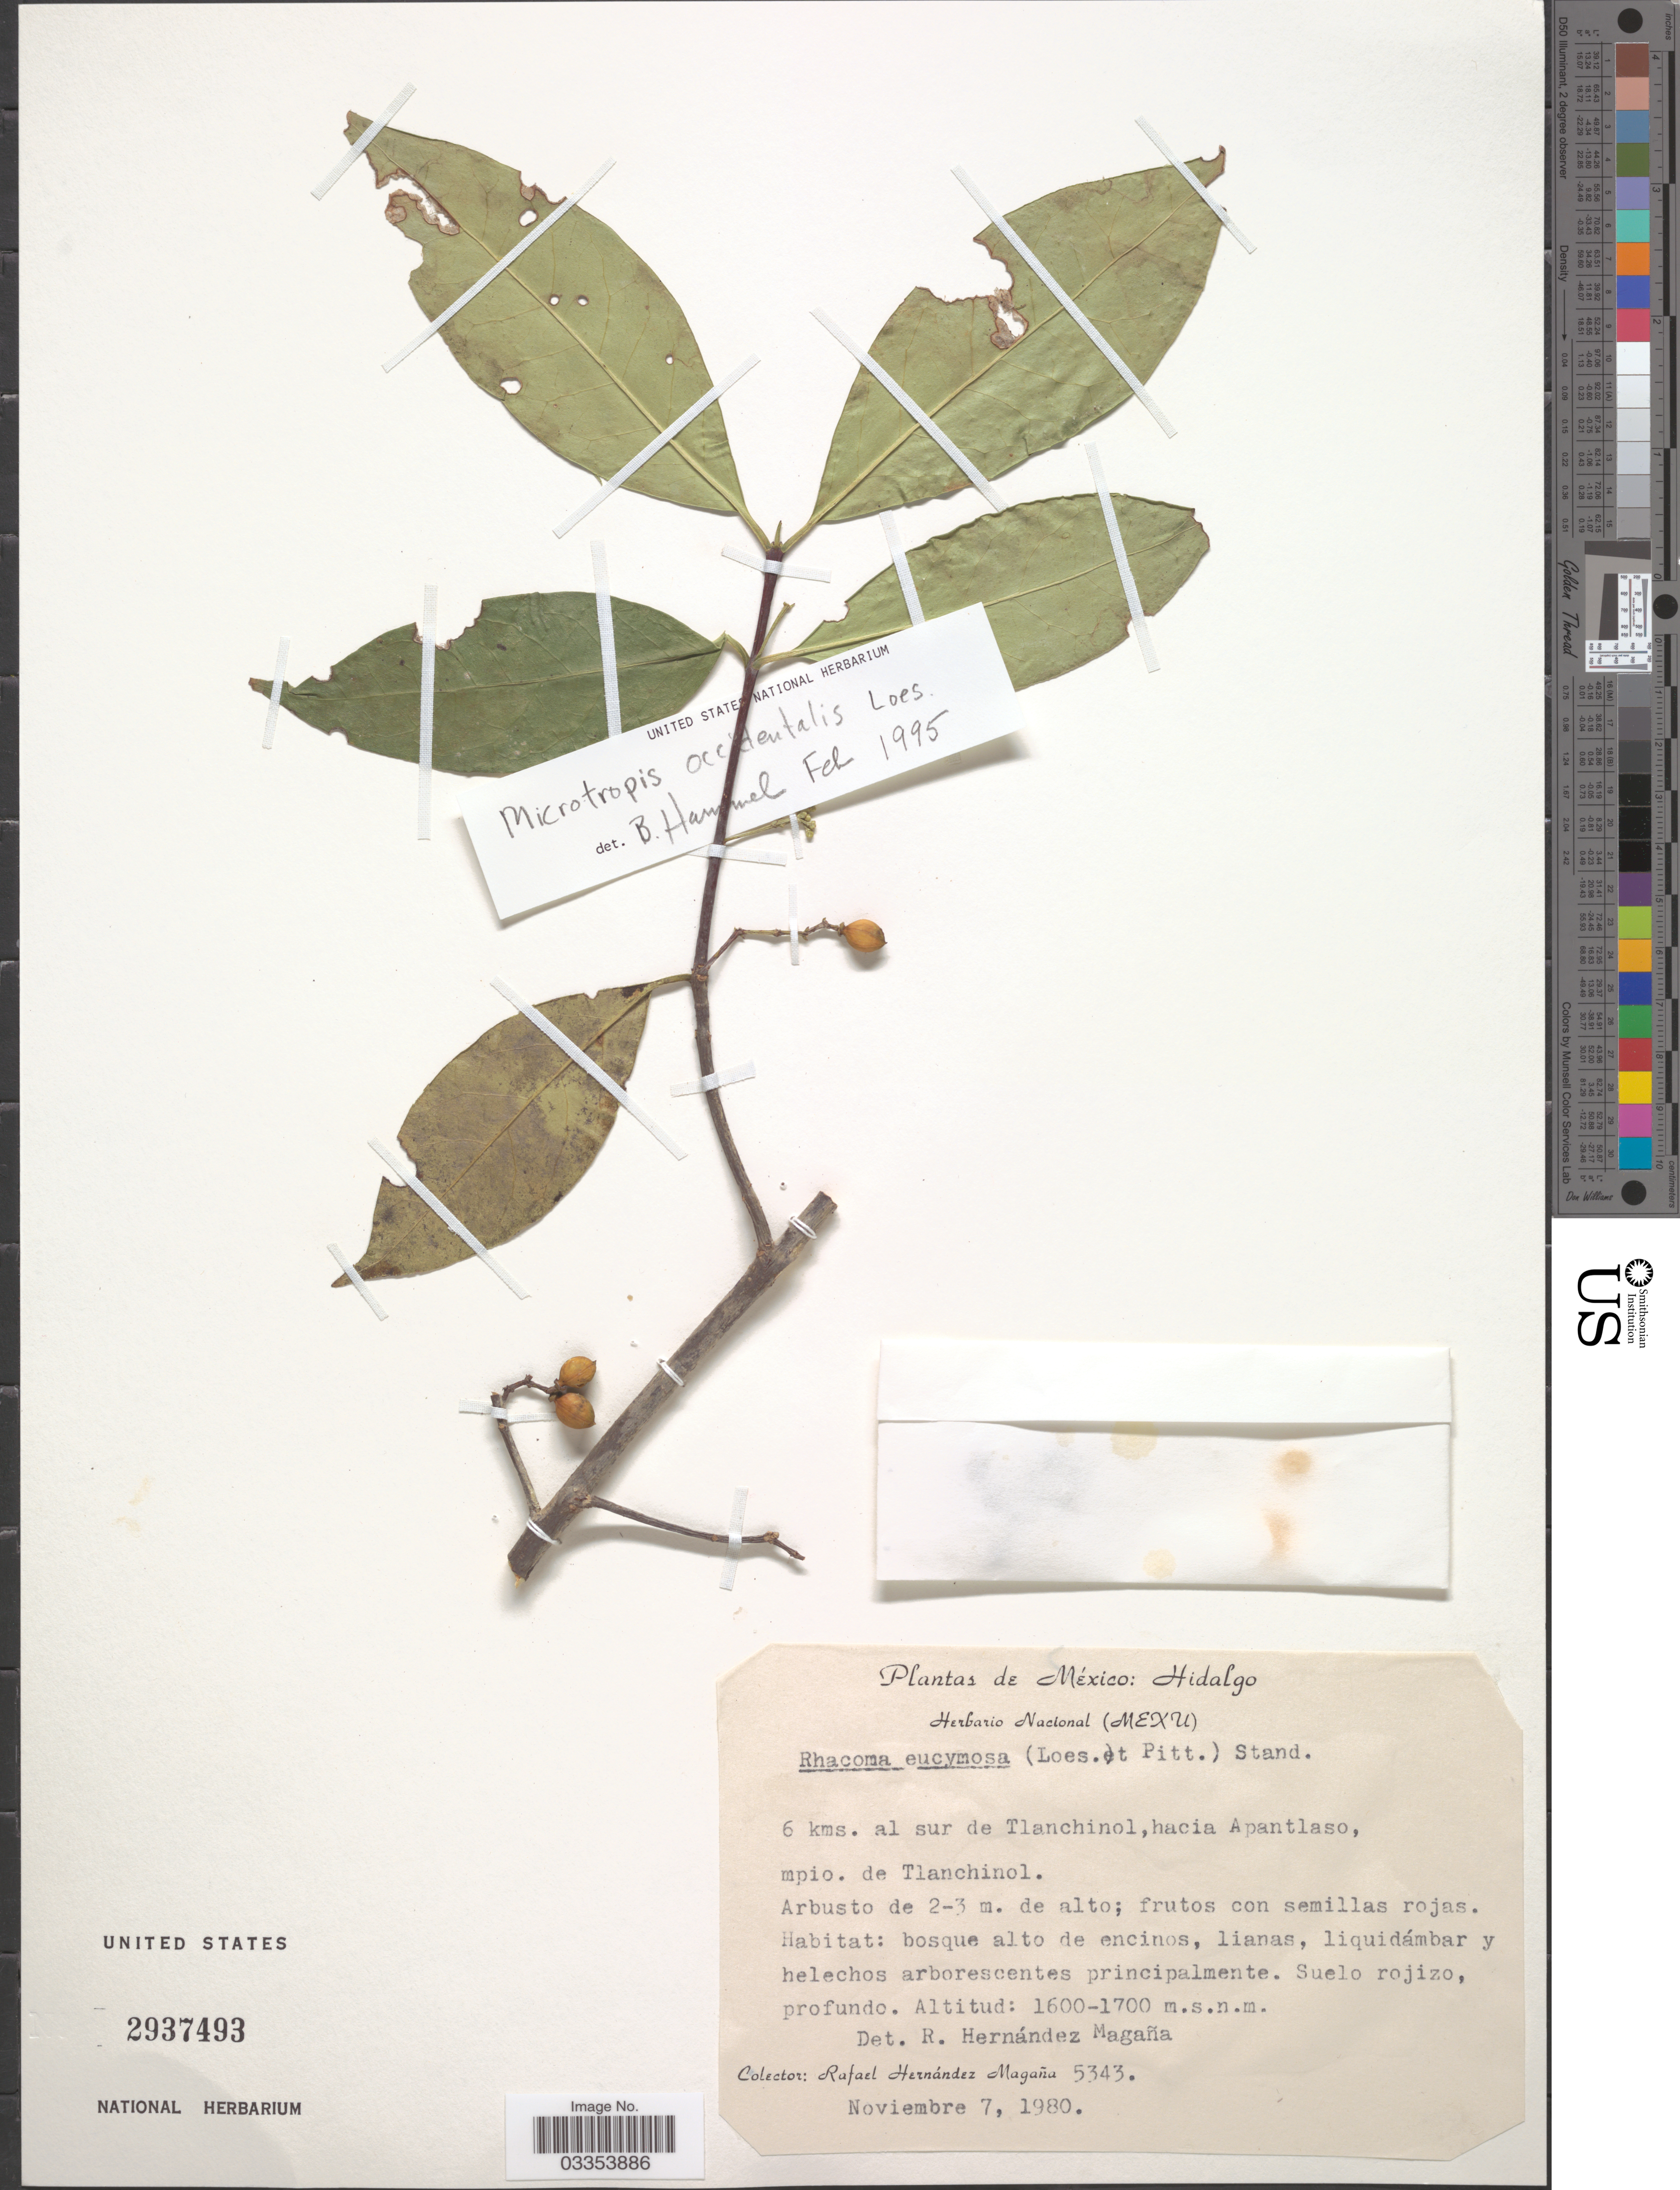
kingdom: Plantae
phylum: Tracheophyta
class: Magnoliopsida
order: Celastrales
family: Celastraceae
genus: Quetzalia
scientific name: Quetzalia occidentalis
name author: (Loes. ex Donn. Sm.) Lundell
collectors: R. Hernández-M.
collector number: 5343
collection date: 1980-11-07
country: Mexico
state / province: Hidalgo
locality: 6 kms. al sur de Tlanchinol, hacia Apantlaso, mpio. de Tlanchinol.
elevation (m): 1600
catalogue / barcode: US 2937493